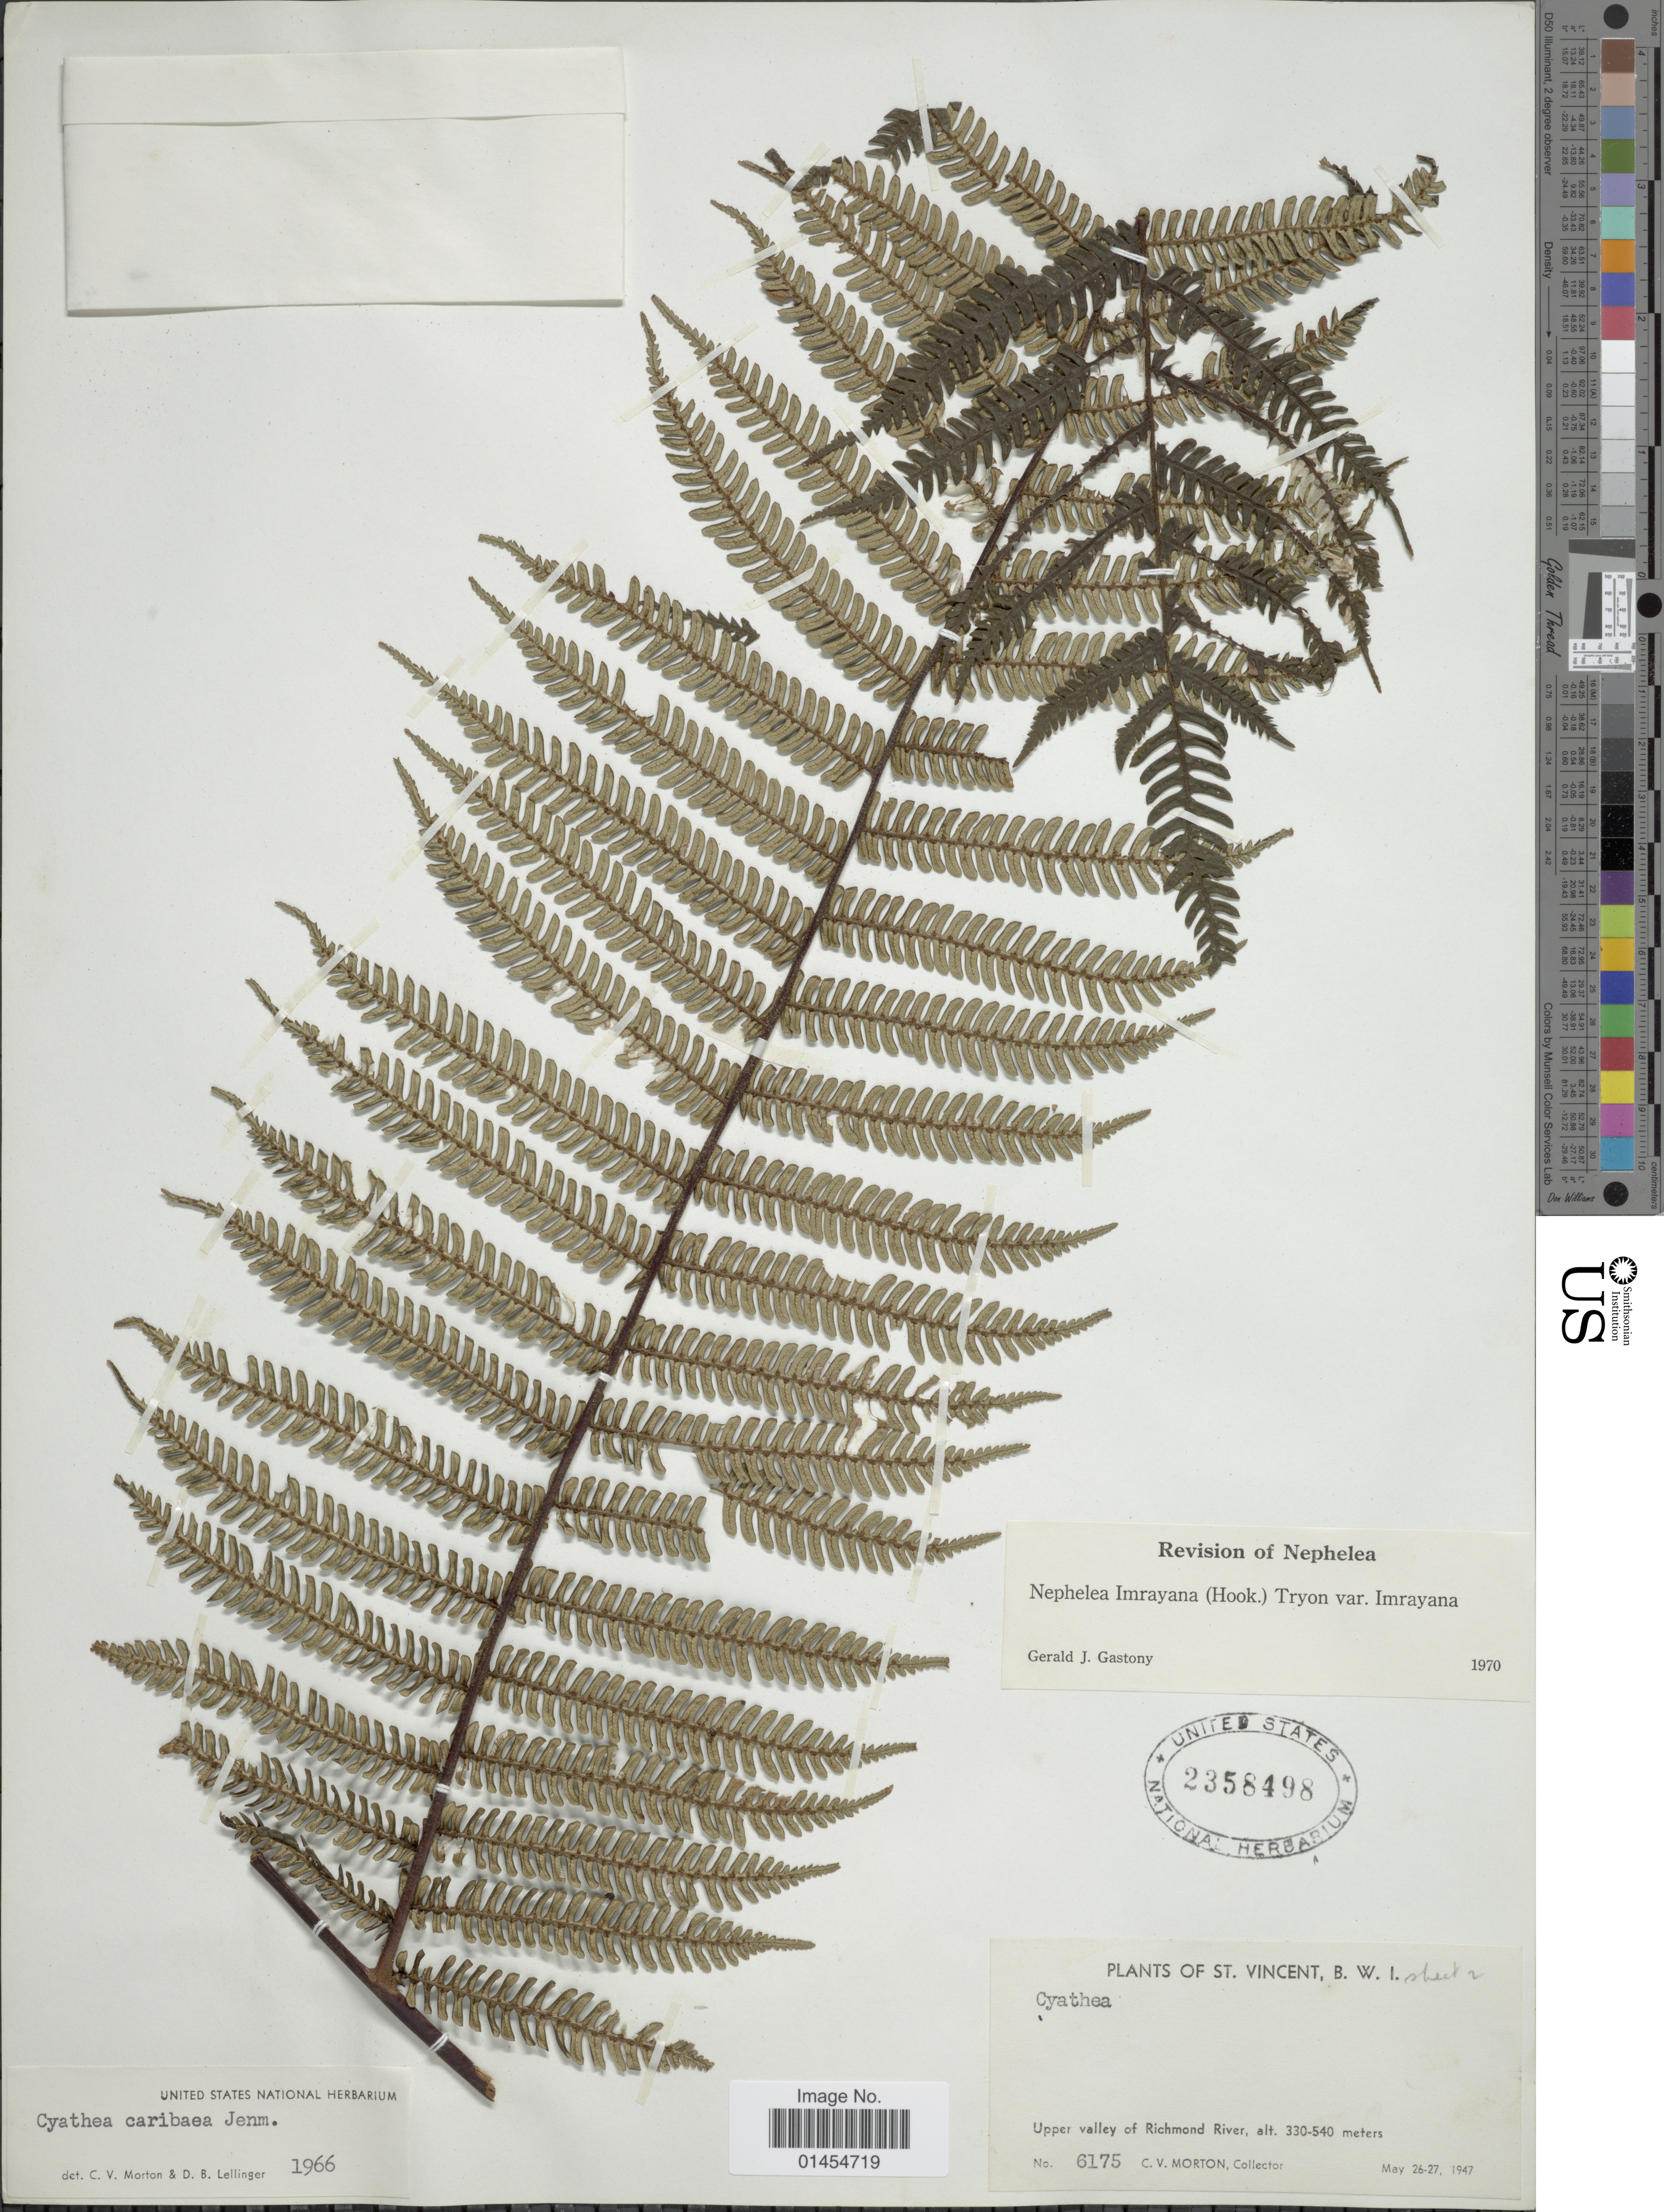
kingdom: Plantae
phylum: Tracheophyta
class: Polypodiopsida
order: Cyatheales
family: Cyatheaceae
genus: Alsophila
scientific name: Alsophila imrayana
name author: (Hook.) D.S. Conant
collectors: C. V. Morton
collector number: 6175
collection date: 1947-05-26/1947-05-27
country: St. Vincent - Grenadines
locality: St. Vincent, B.W.I. Upper valley of Richmond River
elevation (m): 330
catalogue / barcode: US 2358498